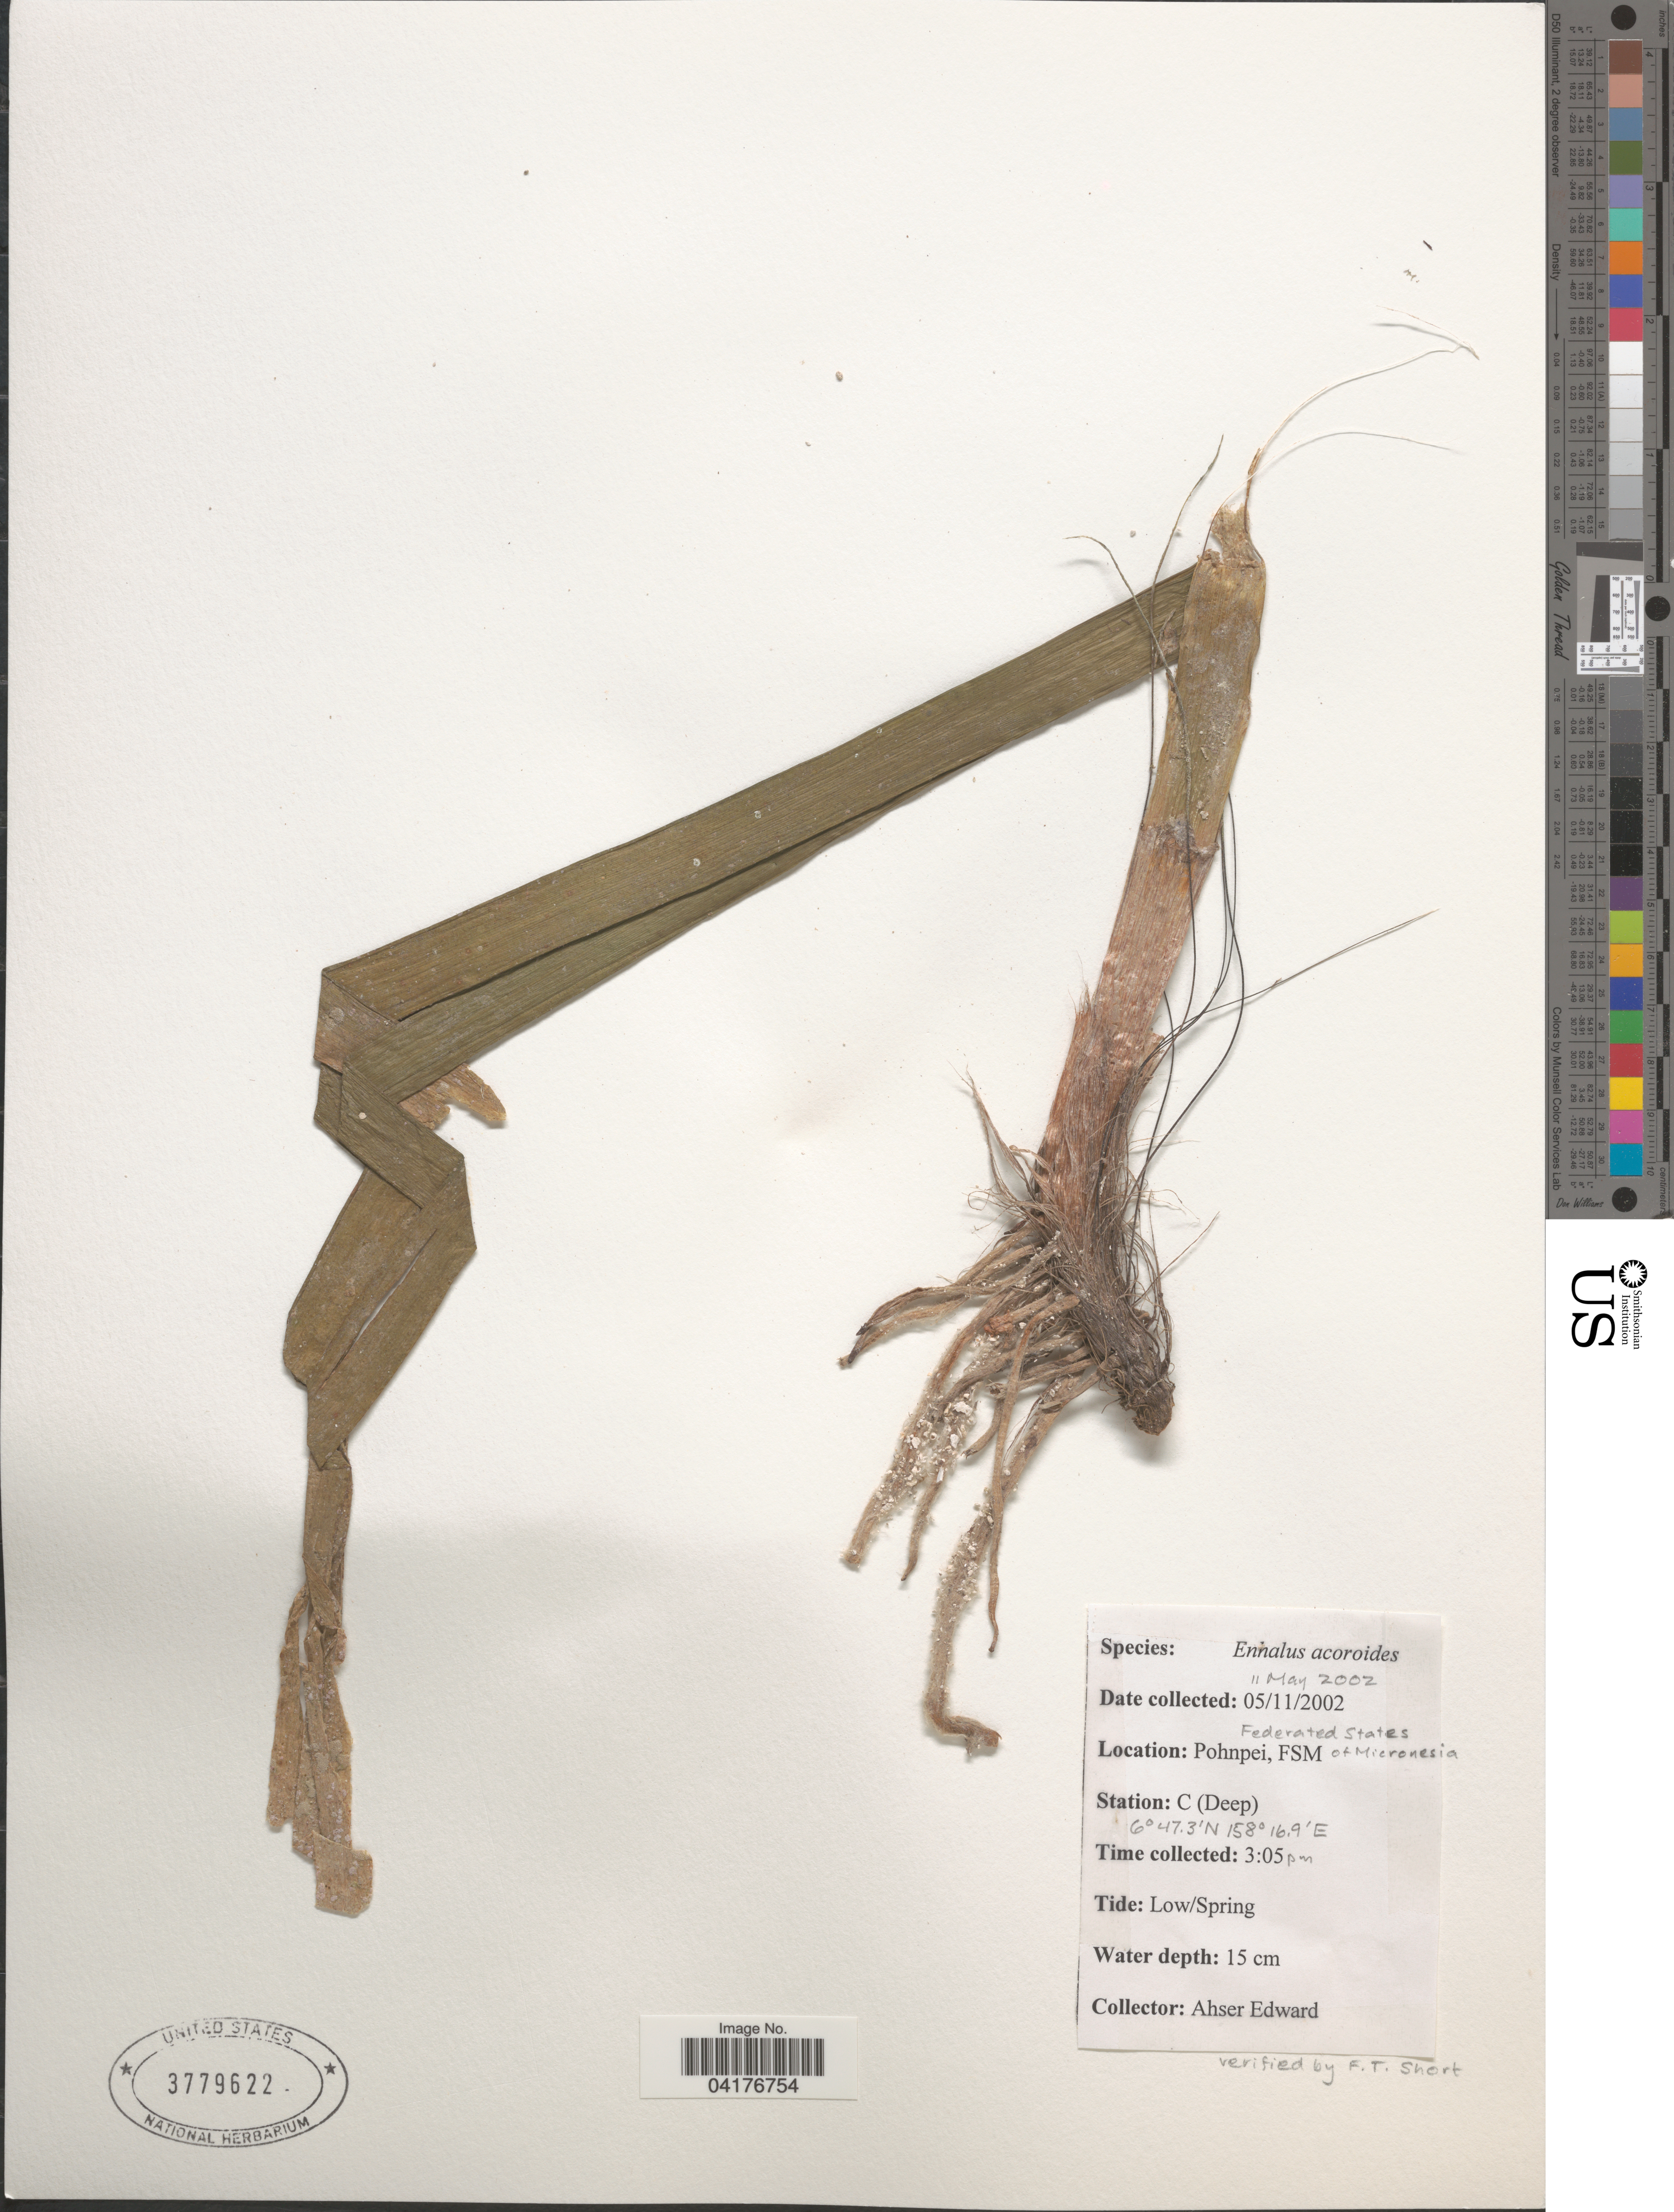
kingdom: Plantae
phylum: Tracheophyta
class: Liliopsida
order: Alismatales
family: Hydrocharitaceae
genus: Enhalus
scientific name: Enhalus acoroides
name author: (L. f.) Royle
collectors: A. Edward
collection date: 2002-05-11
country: Micronesia, Federated States of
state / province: Pohnpei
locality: Station: C (Deep).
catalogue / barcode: US 3779622